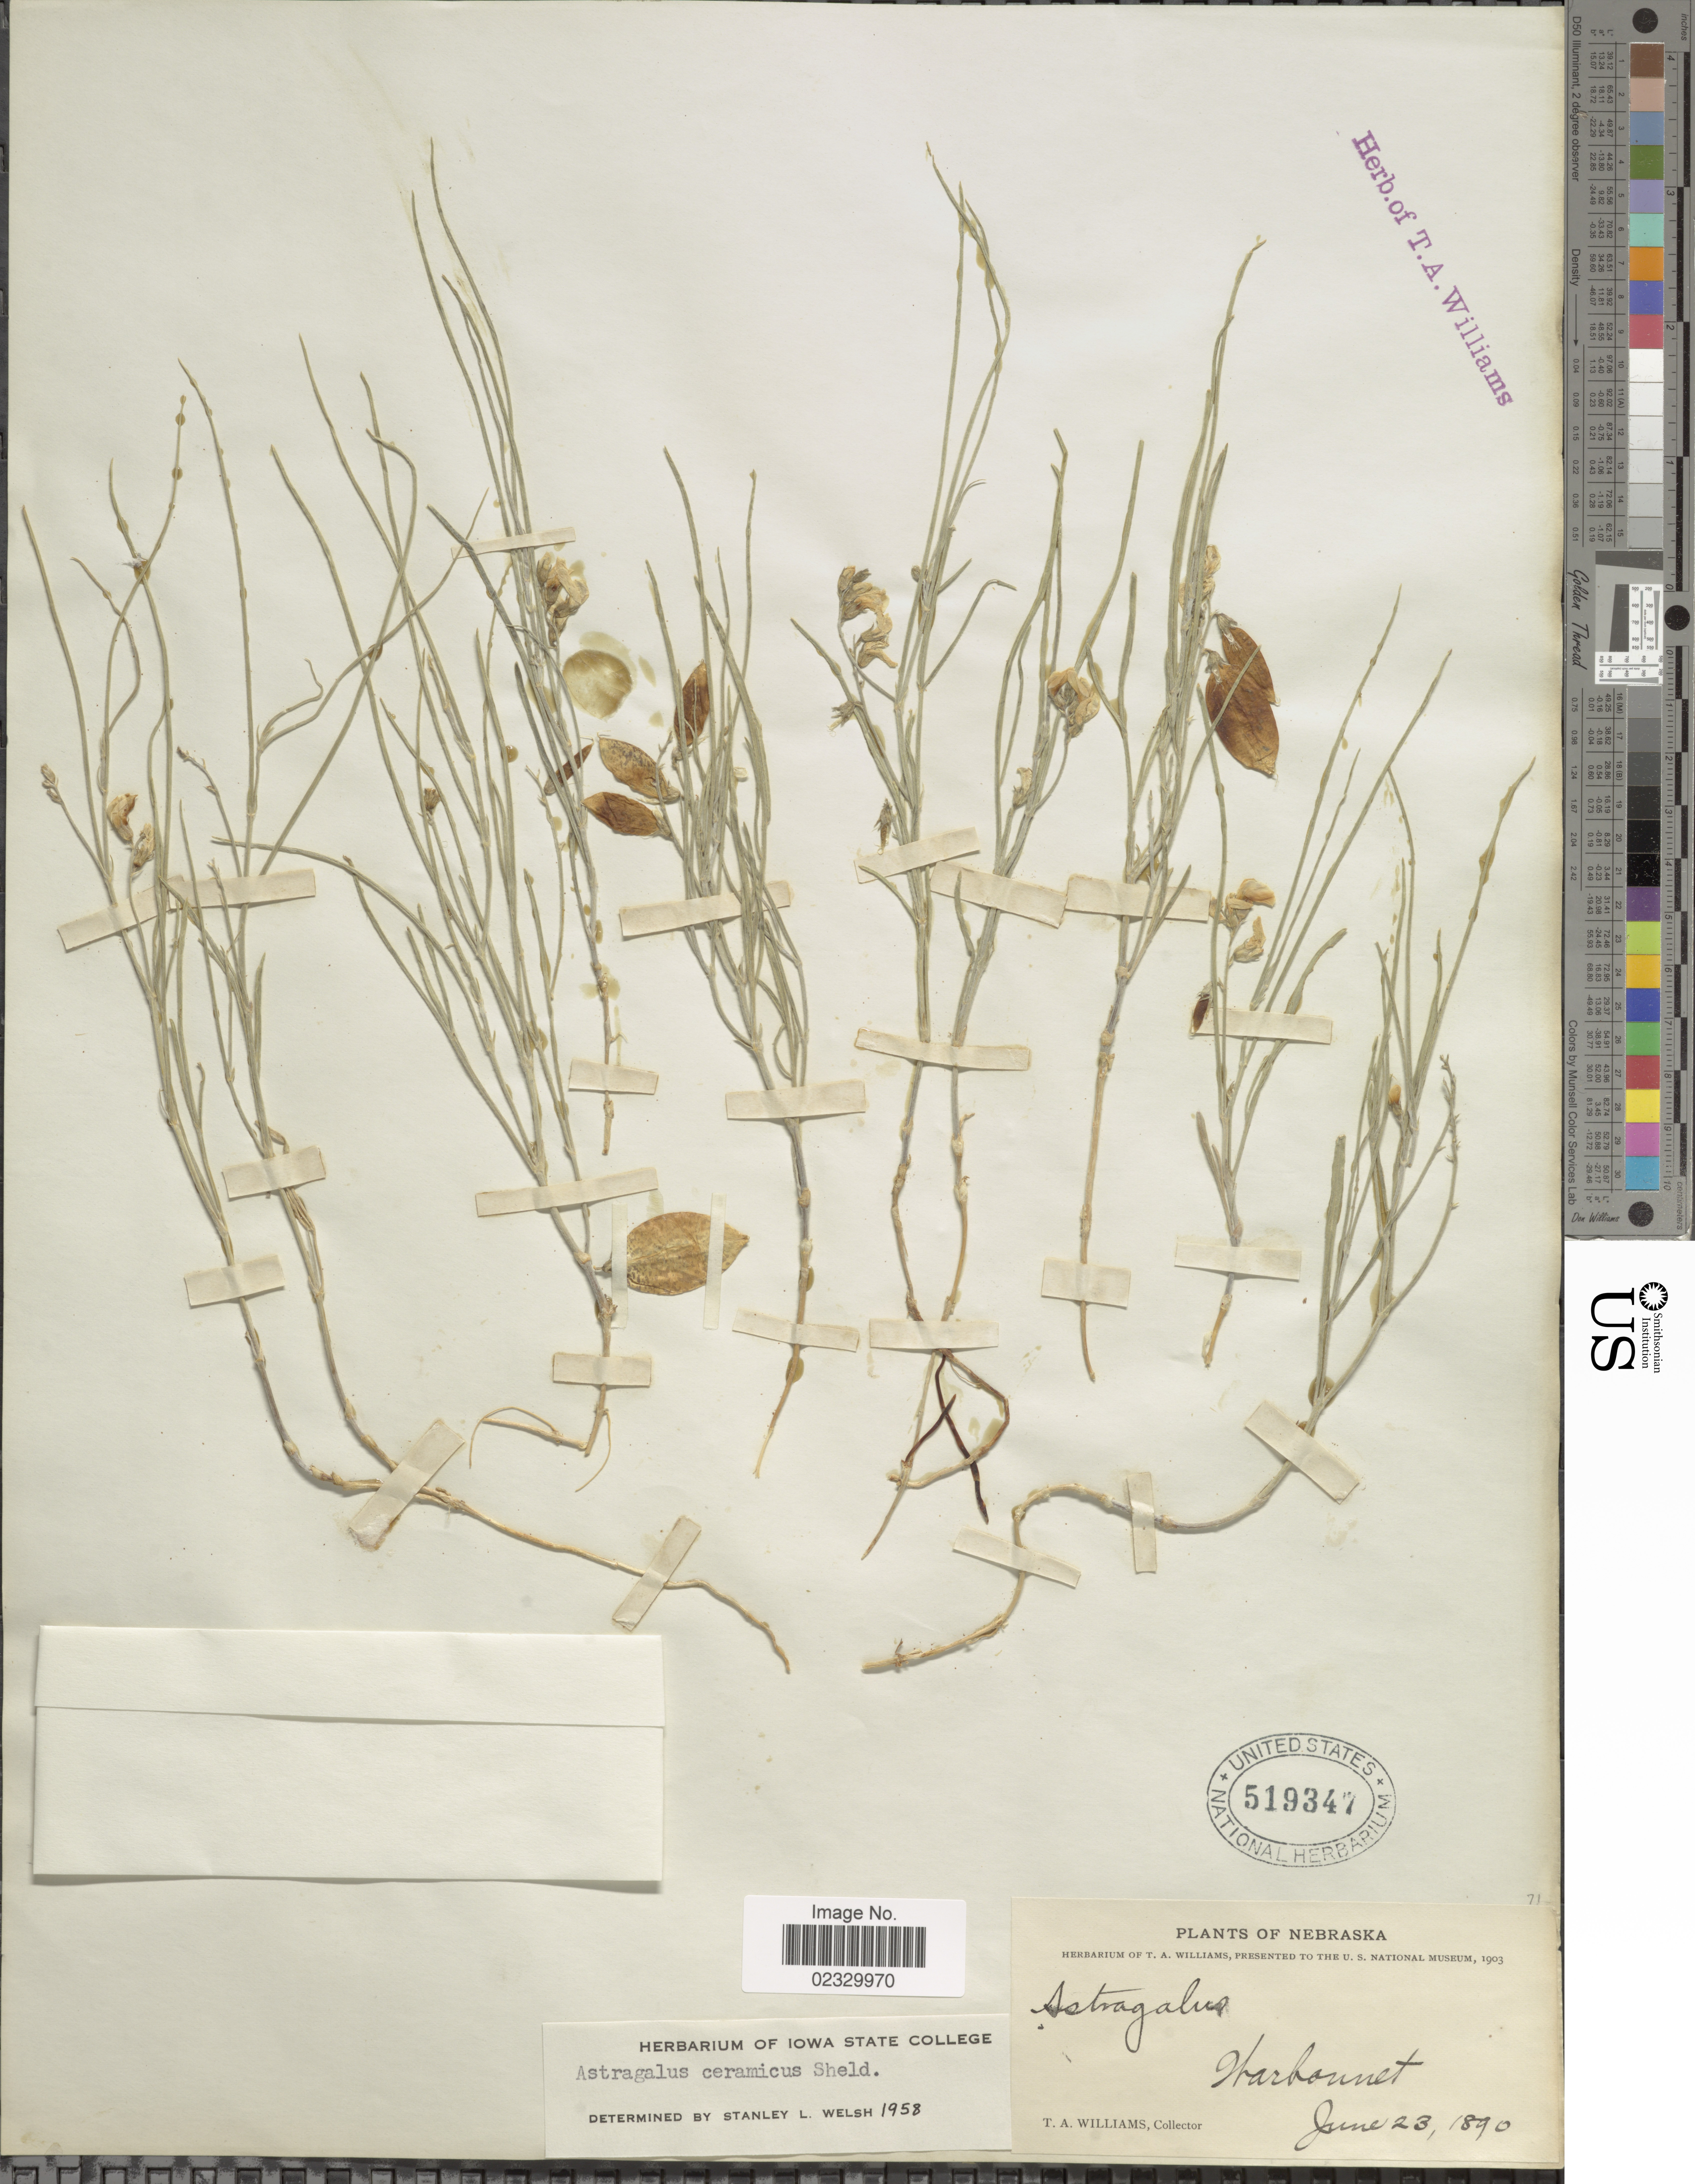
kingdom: Plantae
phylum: Tracheophyta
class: Magnoliopsida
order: Fabales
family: Fabaceae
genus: Astragalus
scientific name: Astragalus ceramicus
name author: E. Sheld.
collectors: T. A. Williams (herbarium)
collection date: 1890-06-23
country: United States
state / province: Nebraska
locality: Warbonnet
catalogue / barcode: US 519347